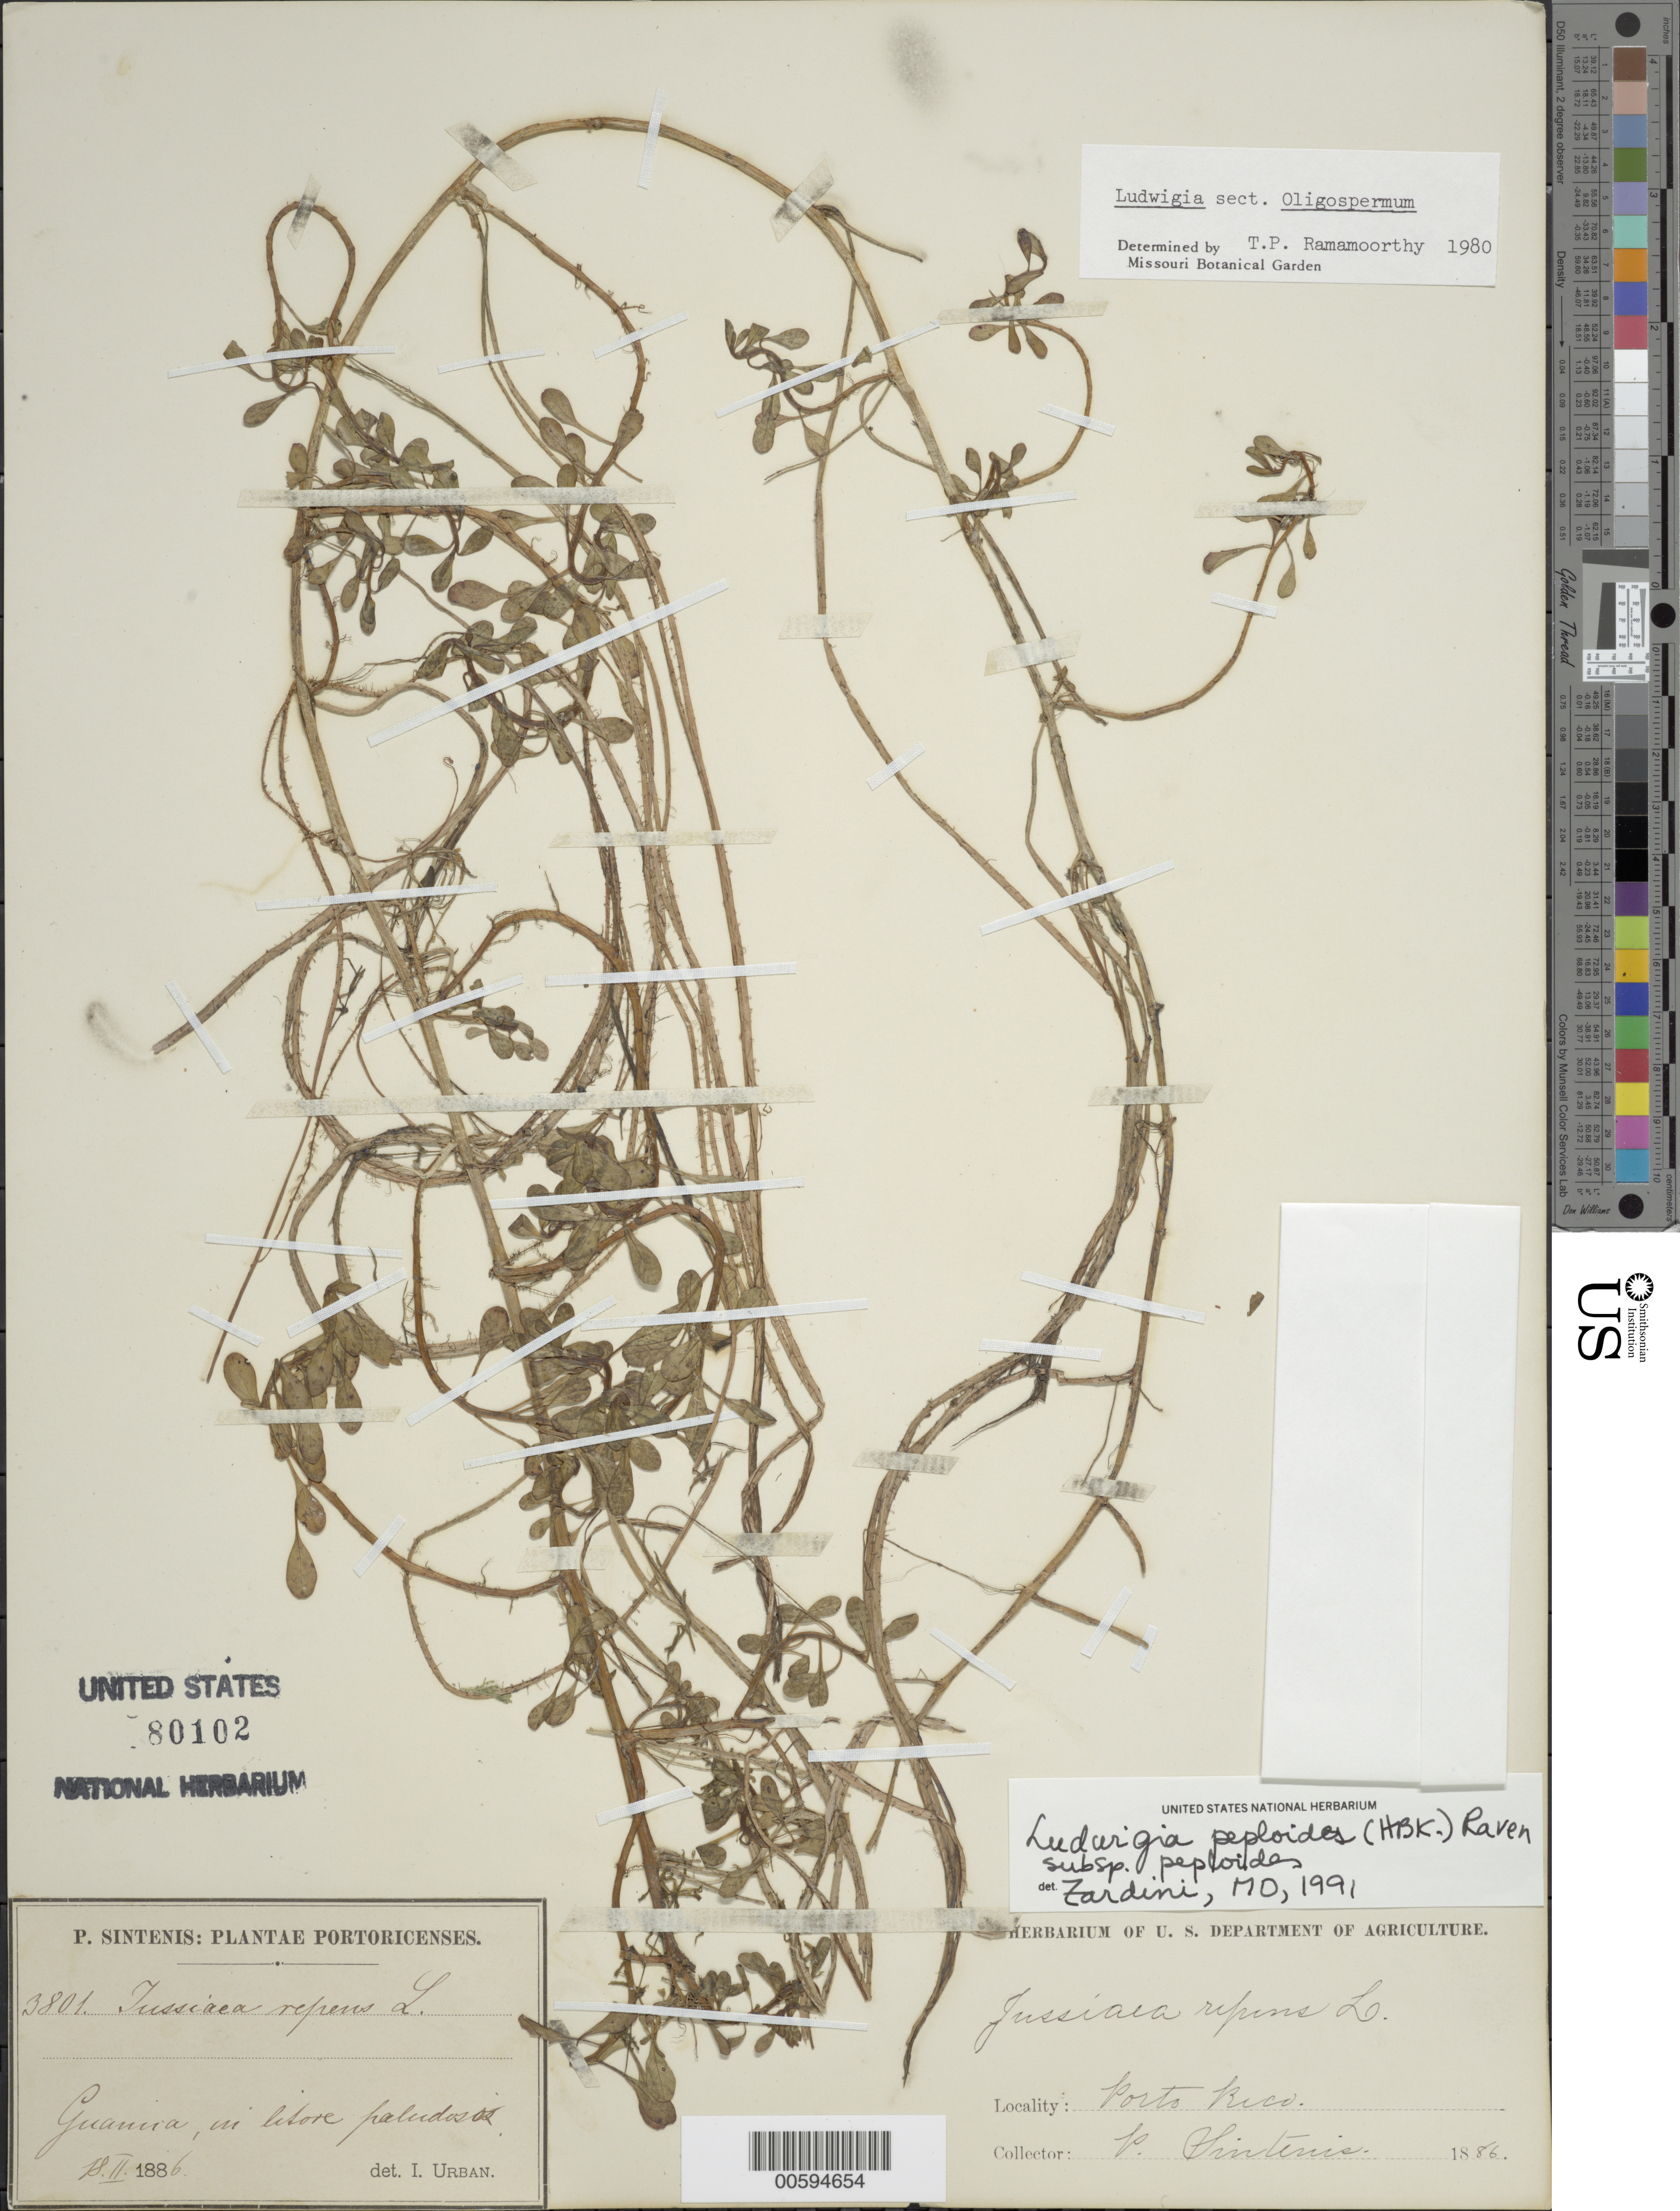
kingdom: Plantae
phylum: Tracheophyta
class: Magnoliopsida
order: Myrtales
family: Onagraceae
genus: Ludwigia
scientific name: Ludwigia peploides subsp. peploides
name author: (Kunth) P.H. Raven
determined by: Zardini, E. M.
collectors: P. Sintenis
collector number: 3801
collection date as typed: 18 Feb 1886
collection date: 1886-02-18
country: Puerto Rico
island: Greater Antilles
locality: Guanica, in litore paludosis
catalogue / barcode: US 80102